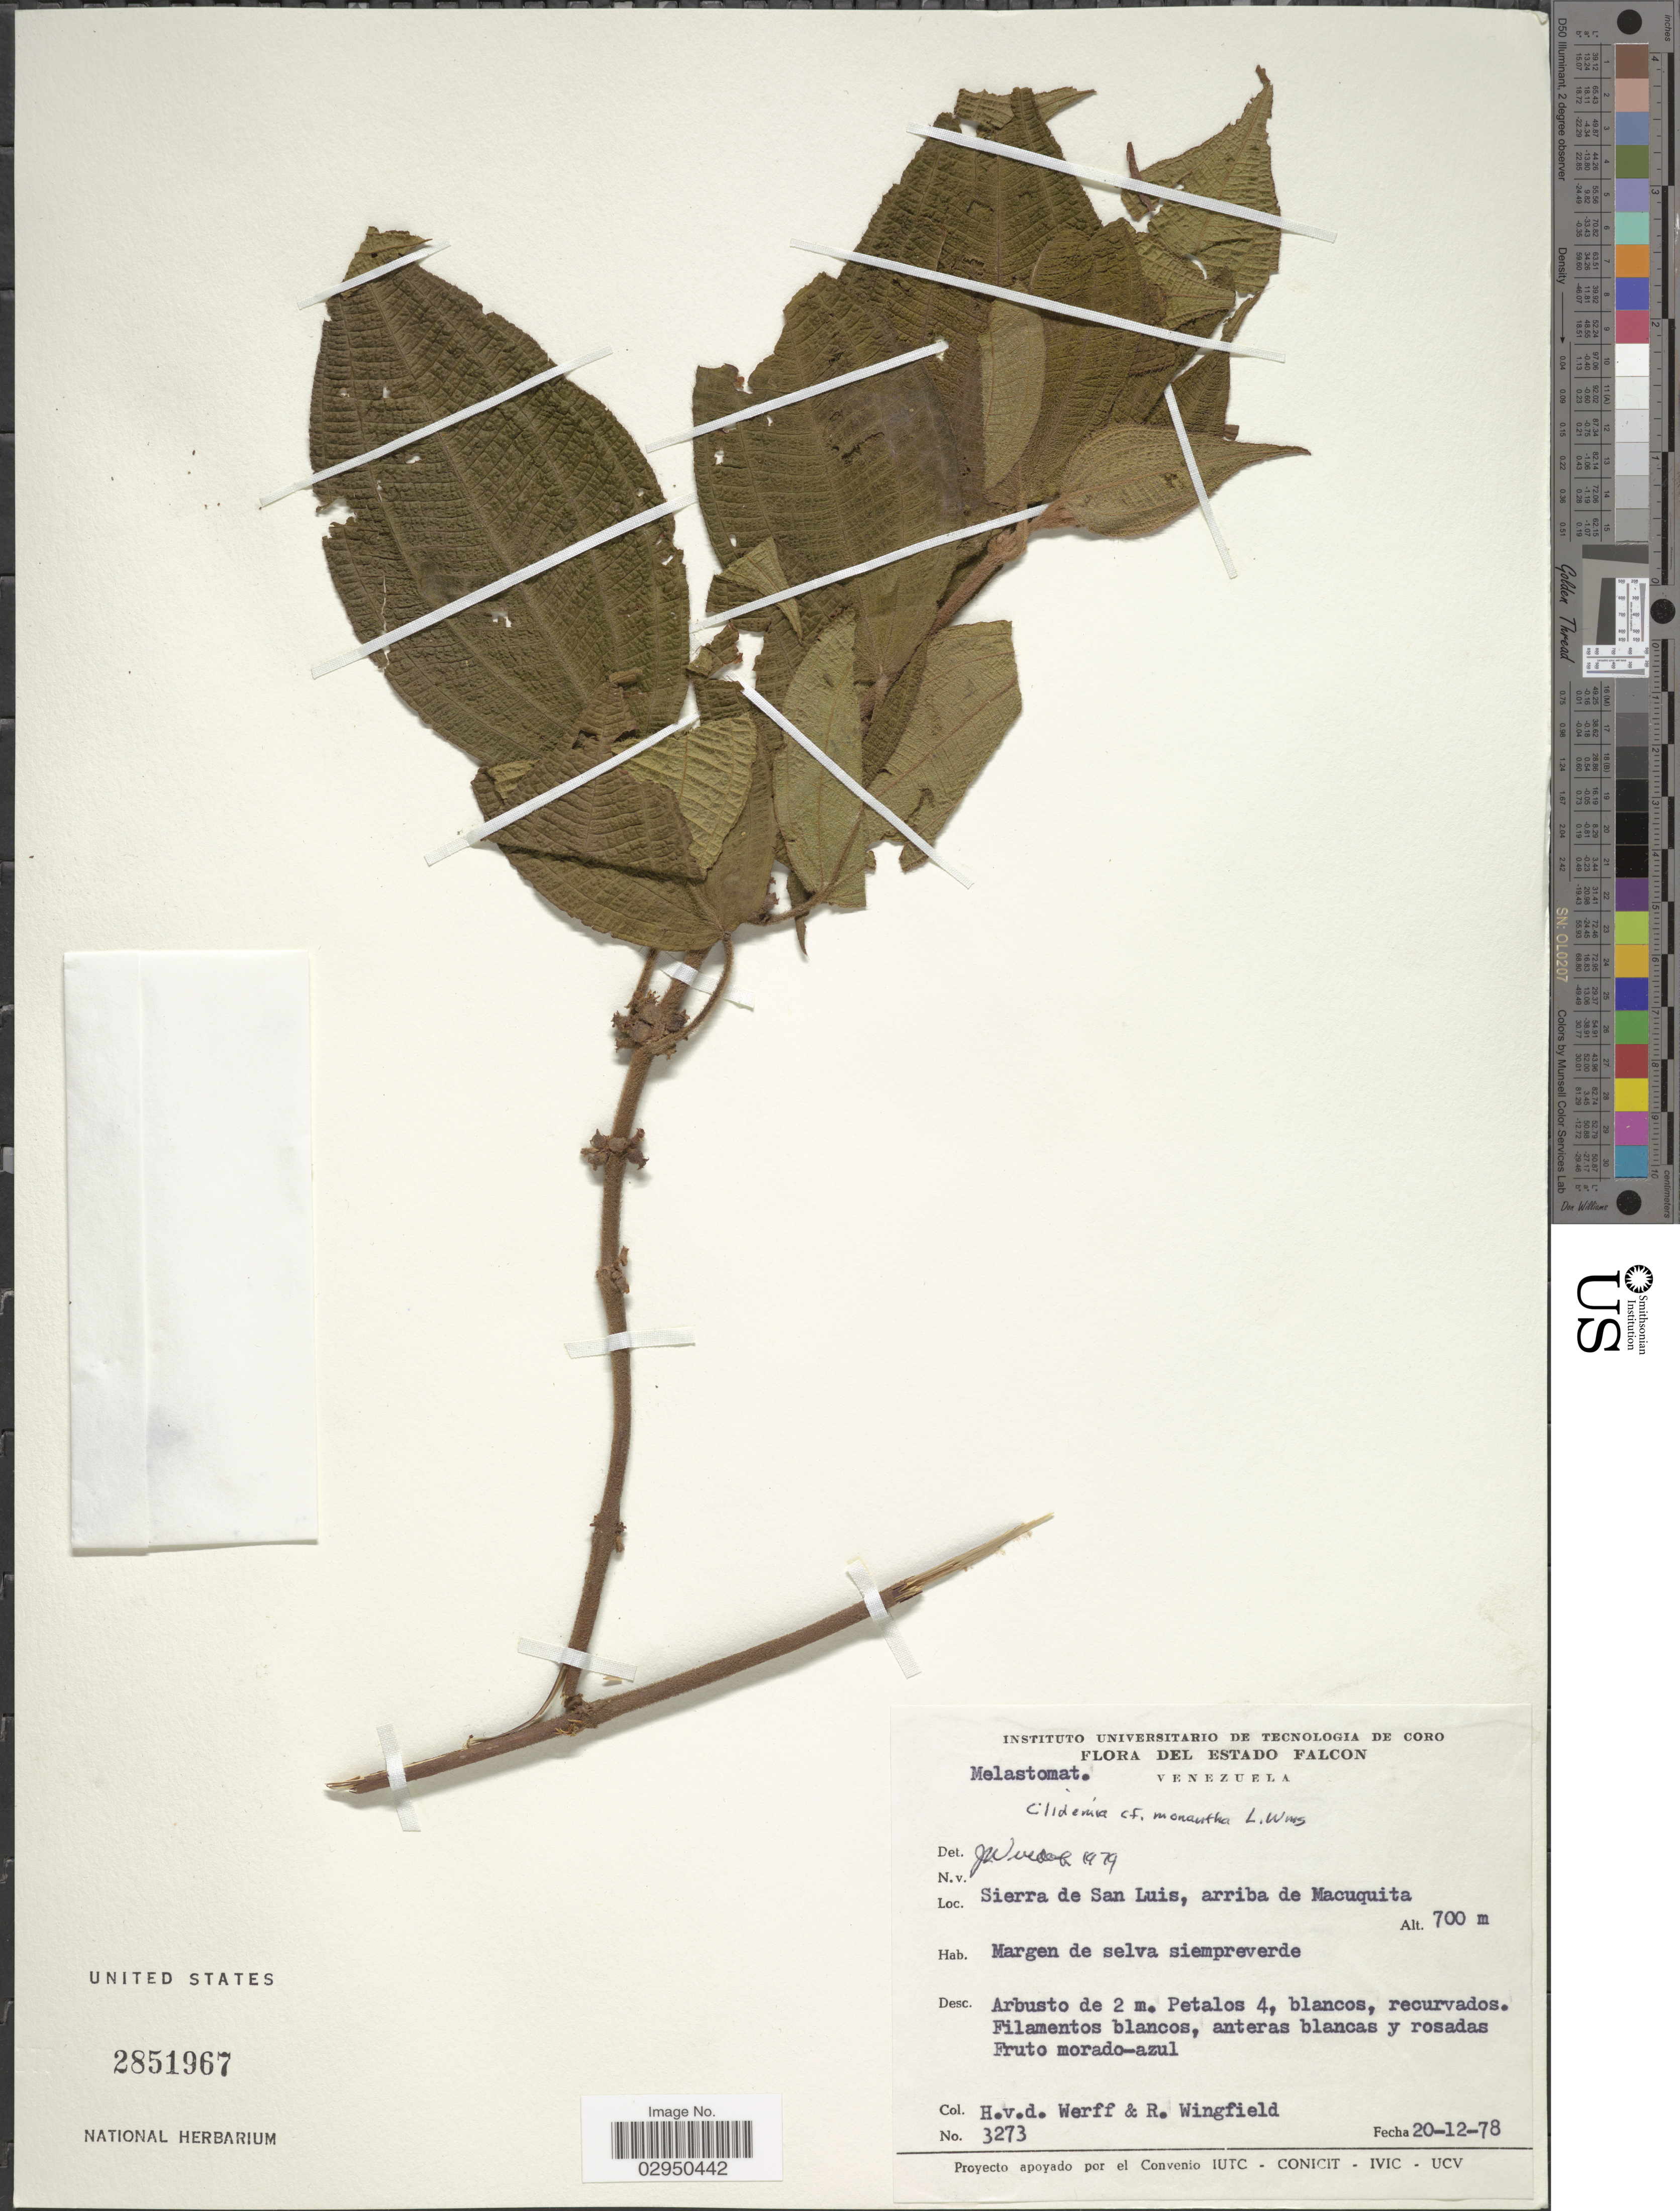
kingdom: Plantae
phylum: Tracheophyta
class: Magnoliopsida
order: Myrtales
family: Melastomataceae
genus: Clidemia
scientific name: Clidemia monantha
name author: L.O. Williams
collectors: H. van der Werff & R. Wingfield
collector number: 3273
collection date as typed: Transcribed d/m/y: 20/12/78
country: Venezuela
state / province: Falcón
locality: Sierra de San Luis, arriba de Macuquita.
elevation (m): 700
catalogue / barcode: US 2851967